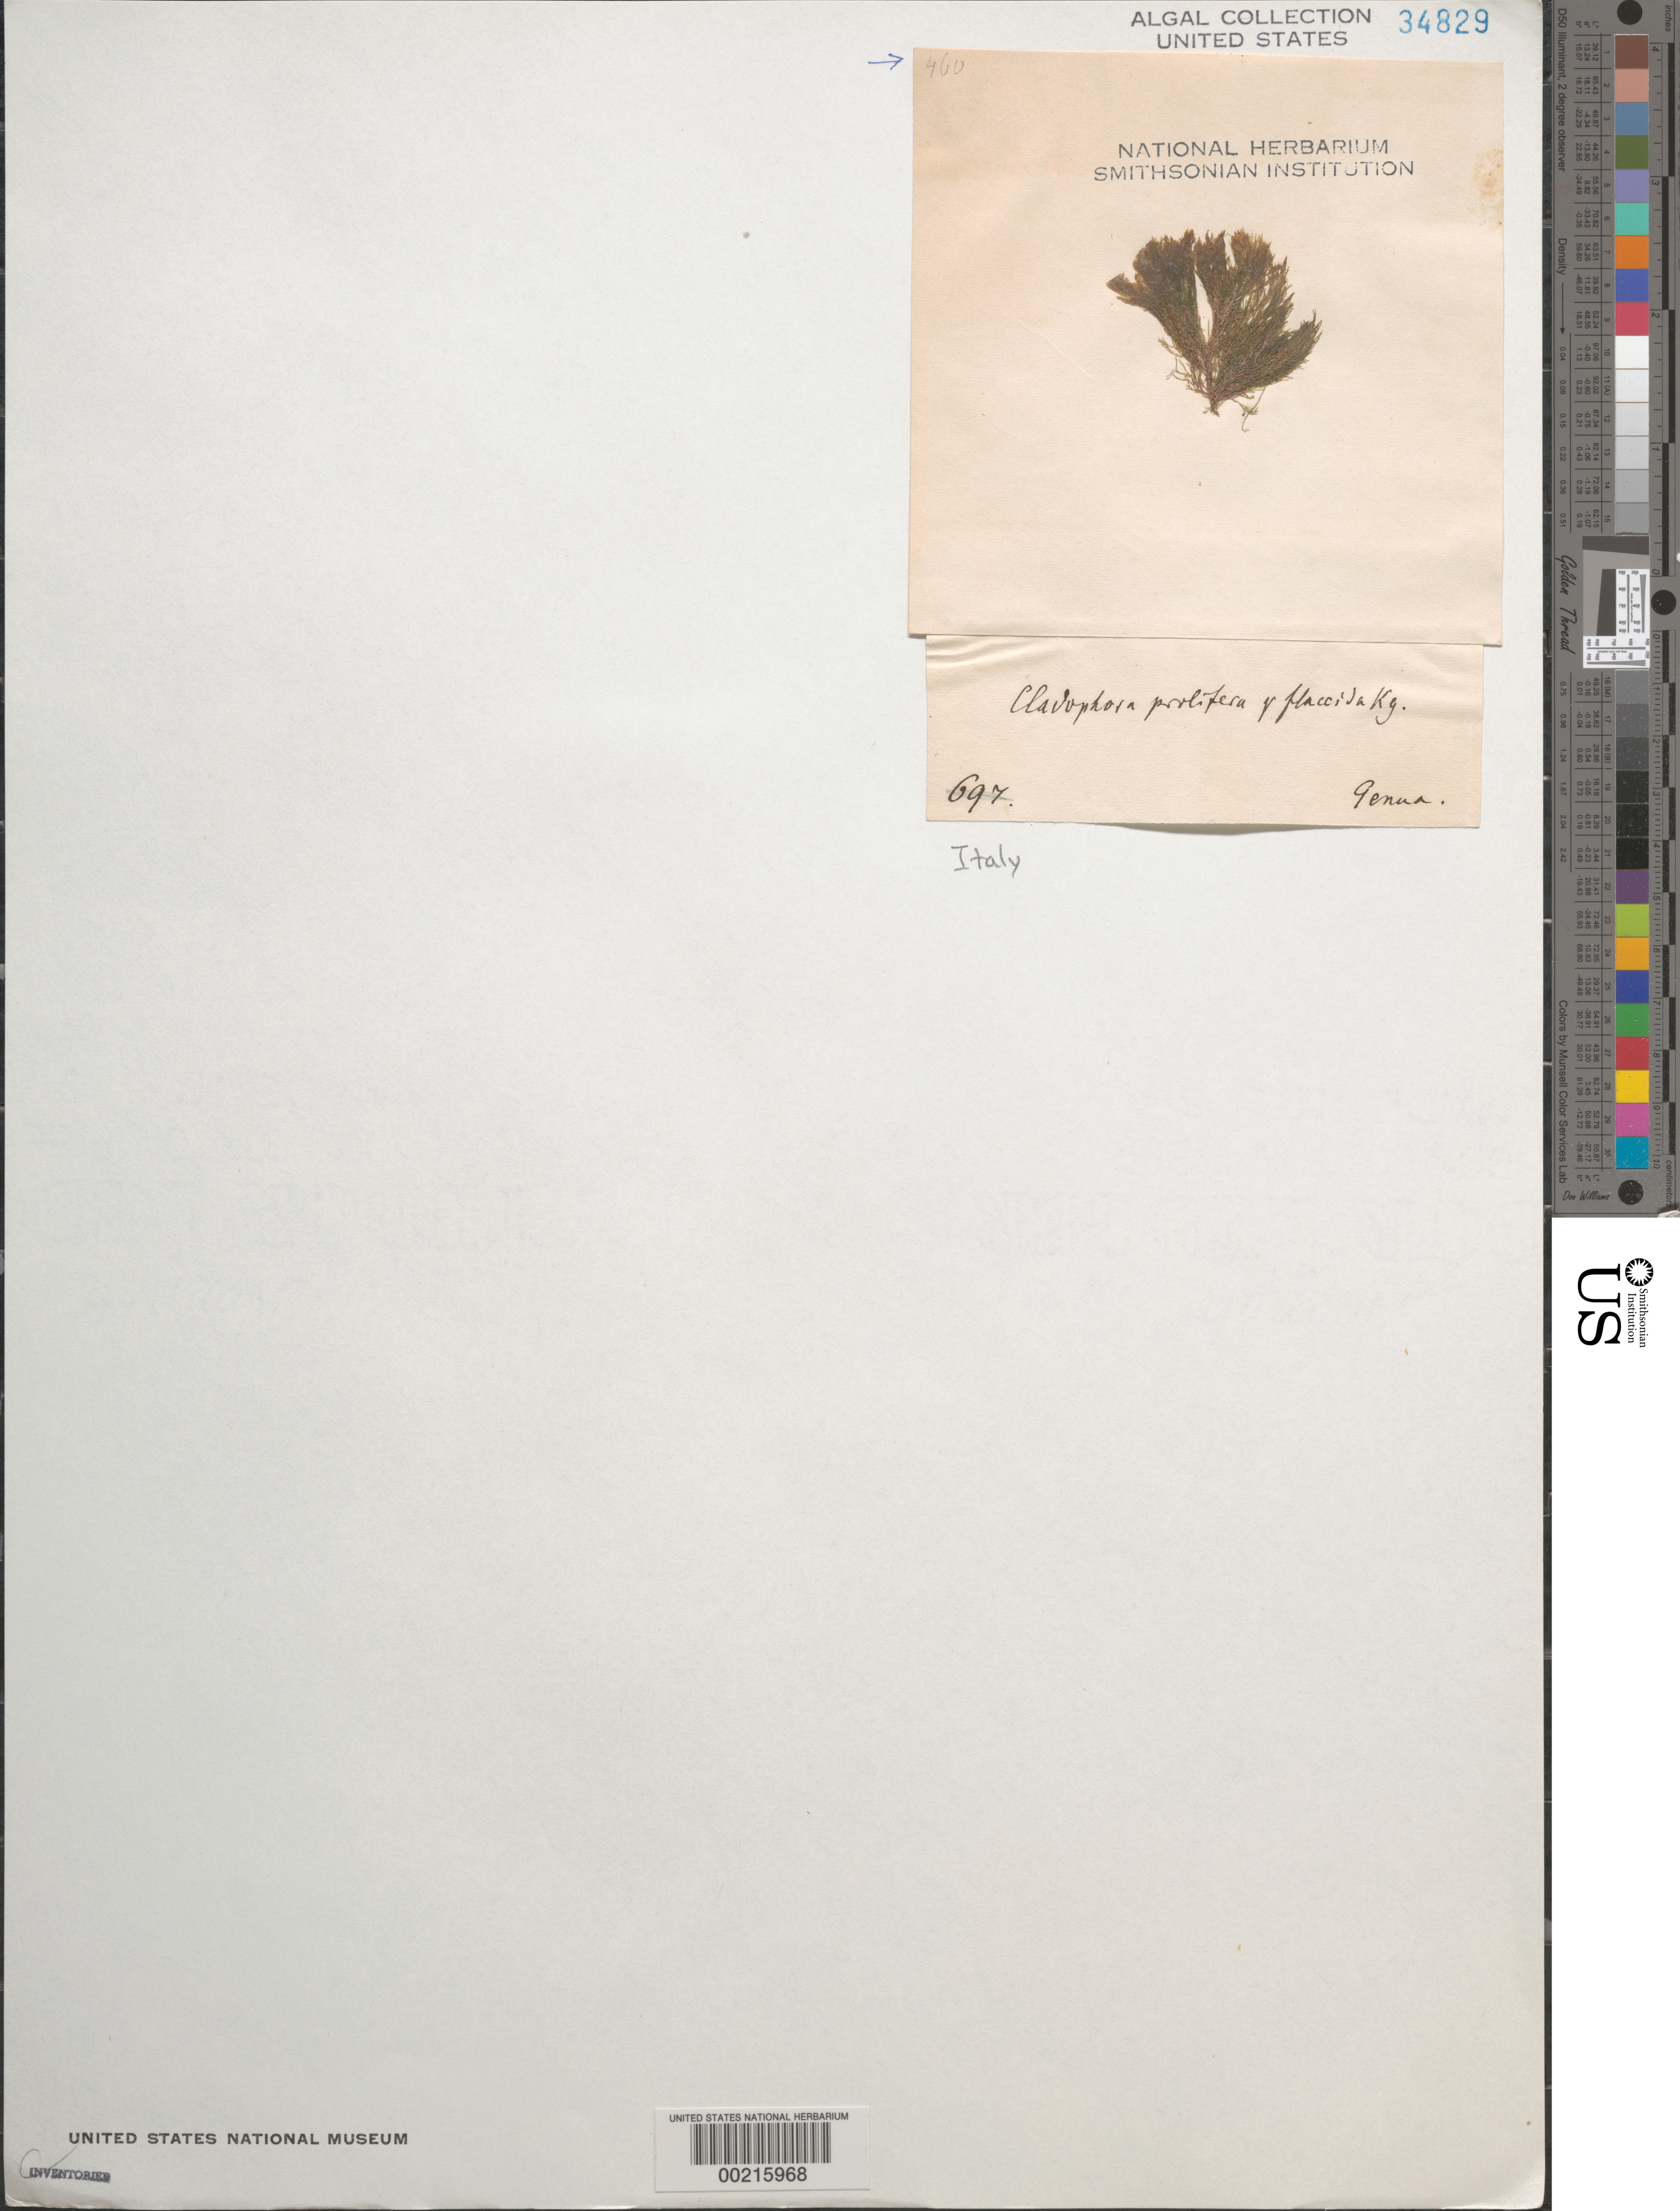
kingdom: Plantae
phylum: Chlorophyta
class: Ulvophyceae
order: Cladophorales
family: Cladophoraceae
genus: Cladophora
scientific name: Cladophora prolifera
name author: (Roth) Kütz.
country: Italy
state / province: Liguria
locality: Genoa (genua)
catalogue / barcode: US 34829